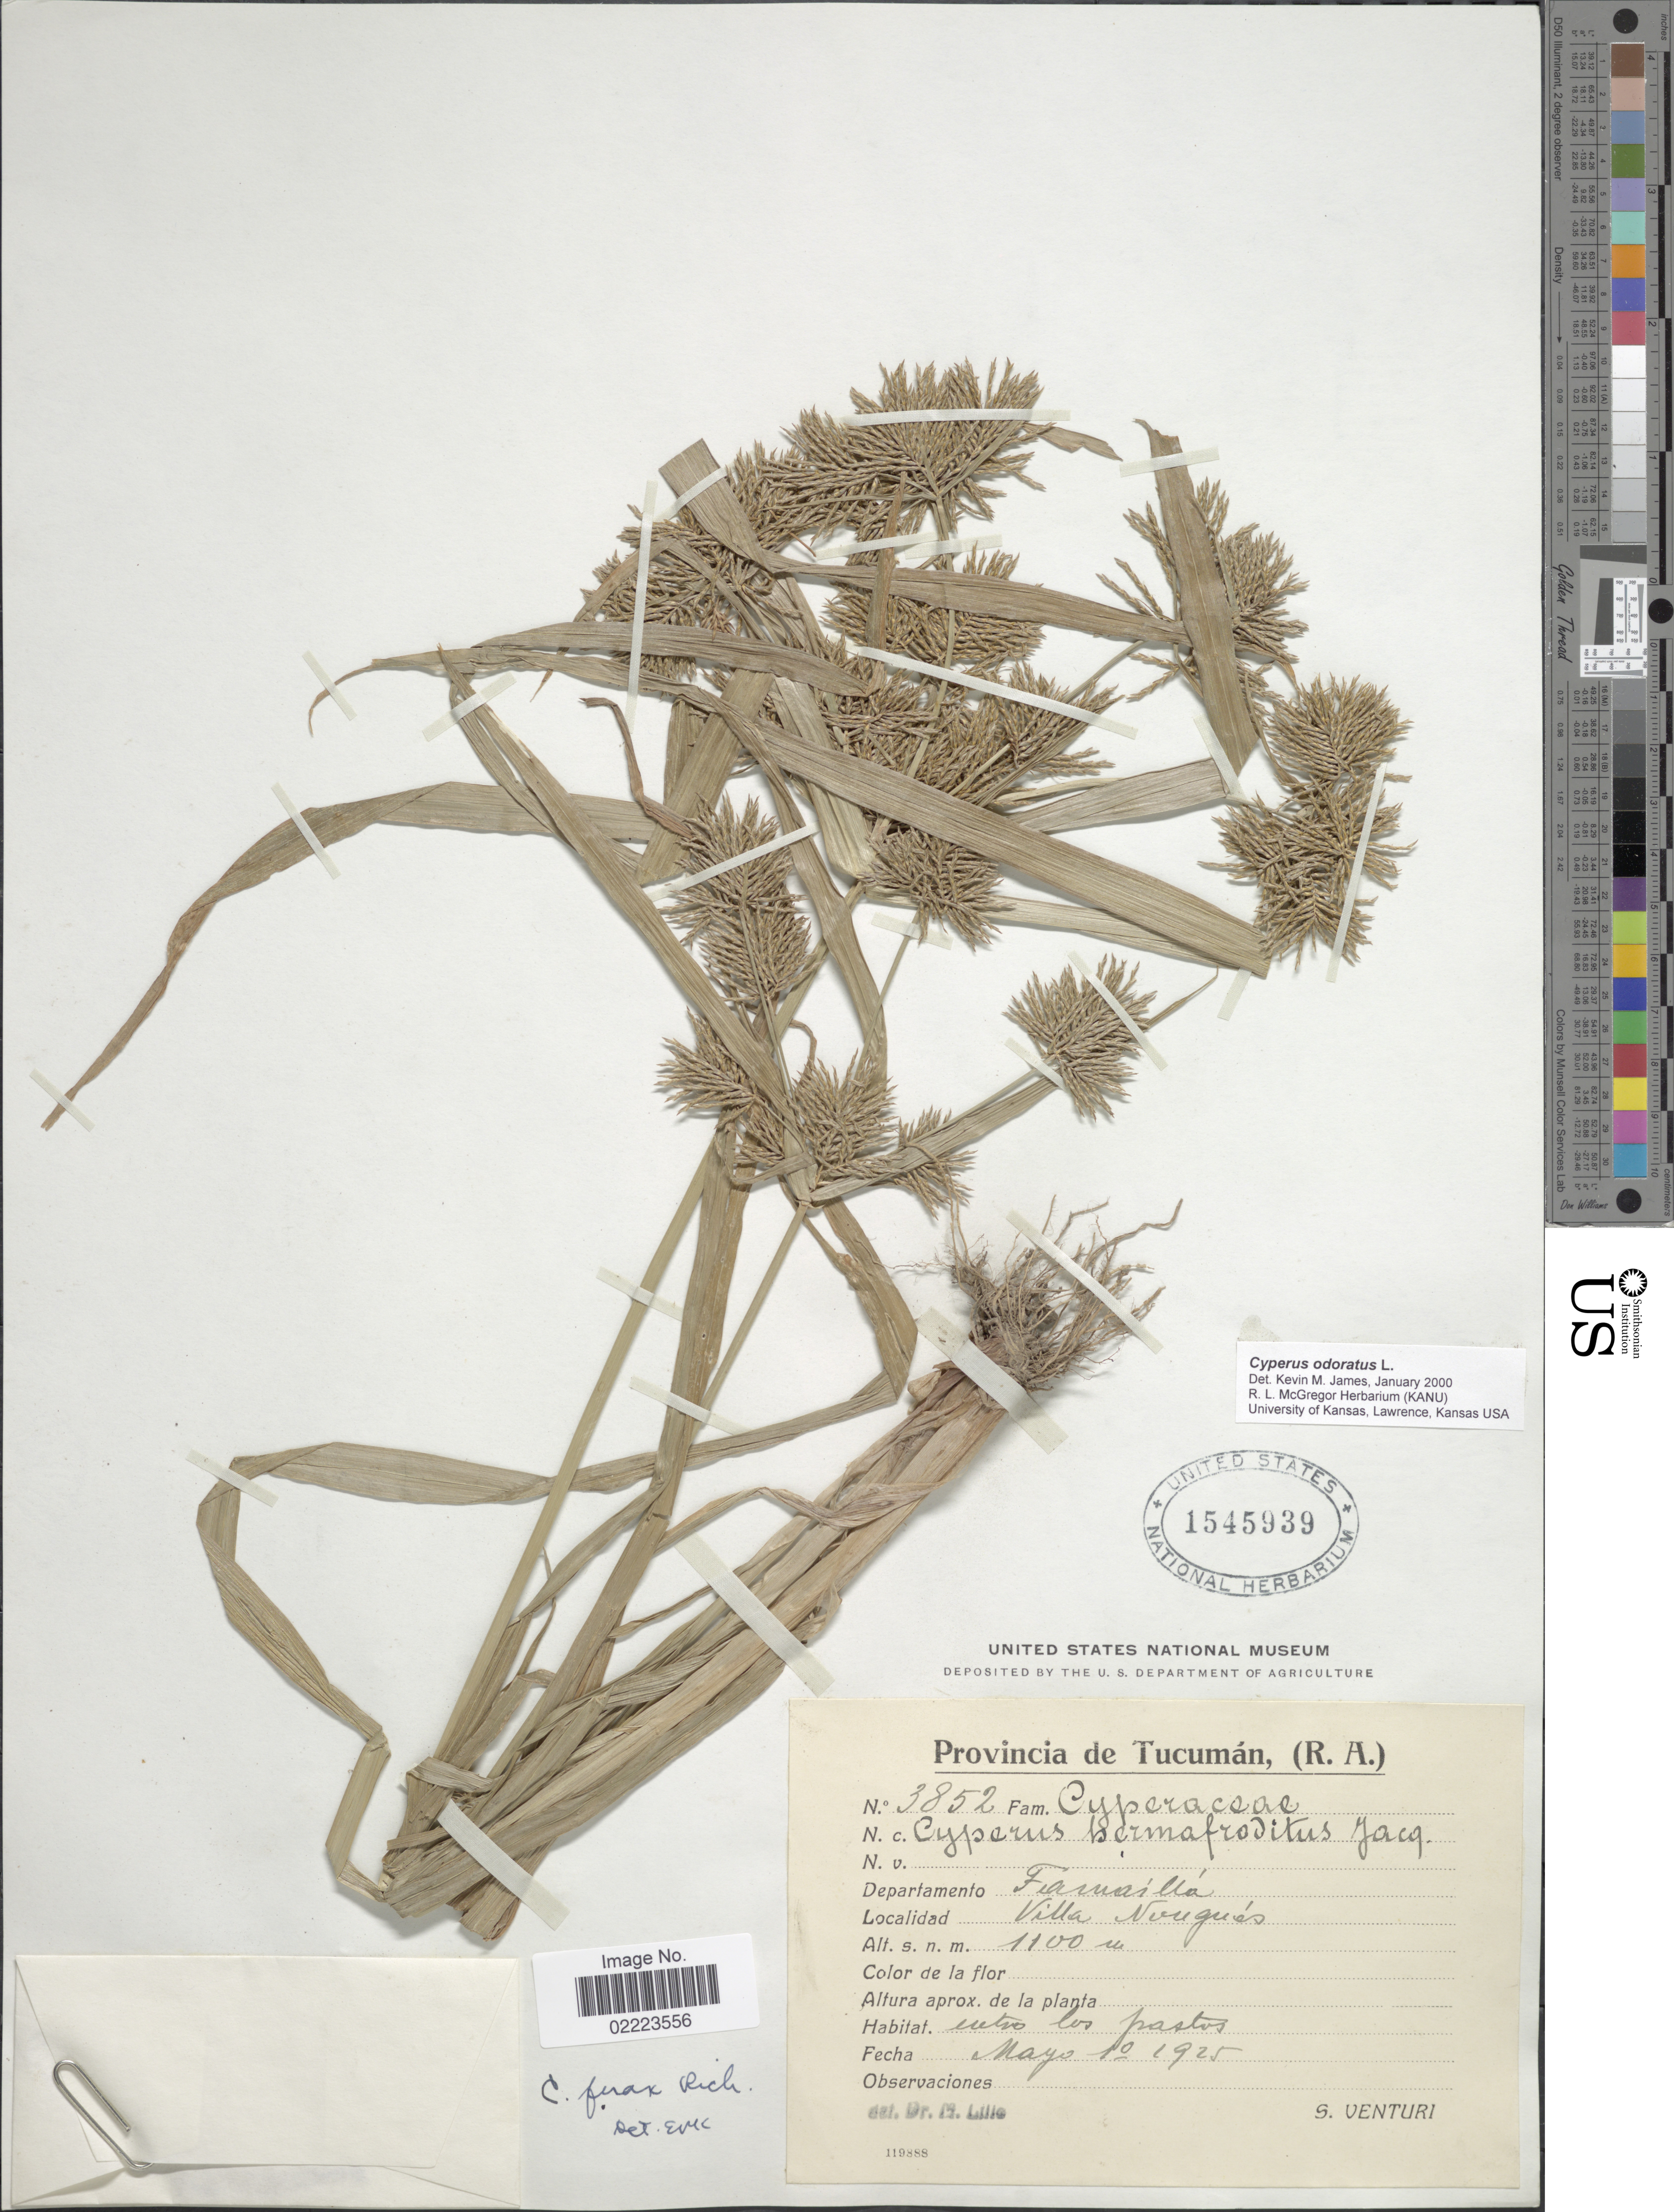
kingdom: Plantae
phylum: Tracheophyta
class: Liliopsida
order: Poales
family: Cyperaceae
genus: Cyperus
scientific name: Cyperus odoratus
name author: L.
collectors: S. Venturi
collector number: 3852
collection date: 1925-05-10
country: Argentina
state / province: Tucuman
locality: (R.A.) Departamento Famailla. Villa Nougues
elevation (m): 1100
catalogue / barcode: US 1545939